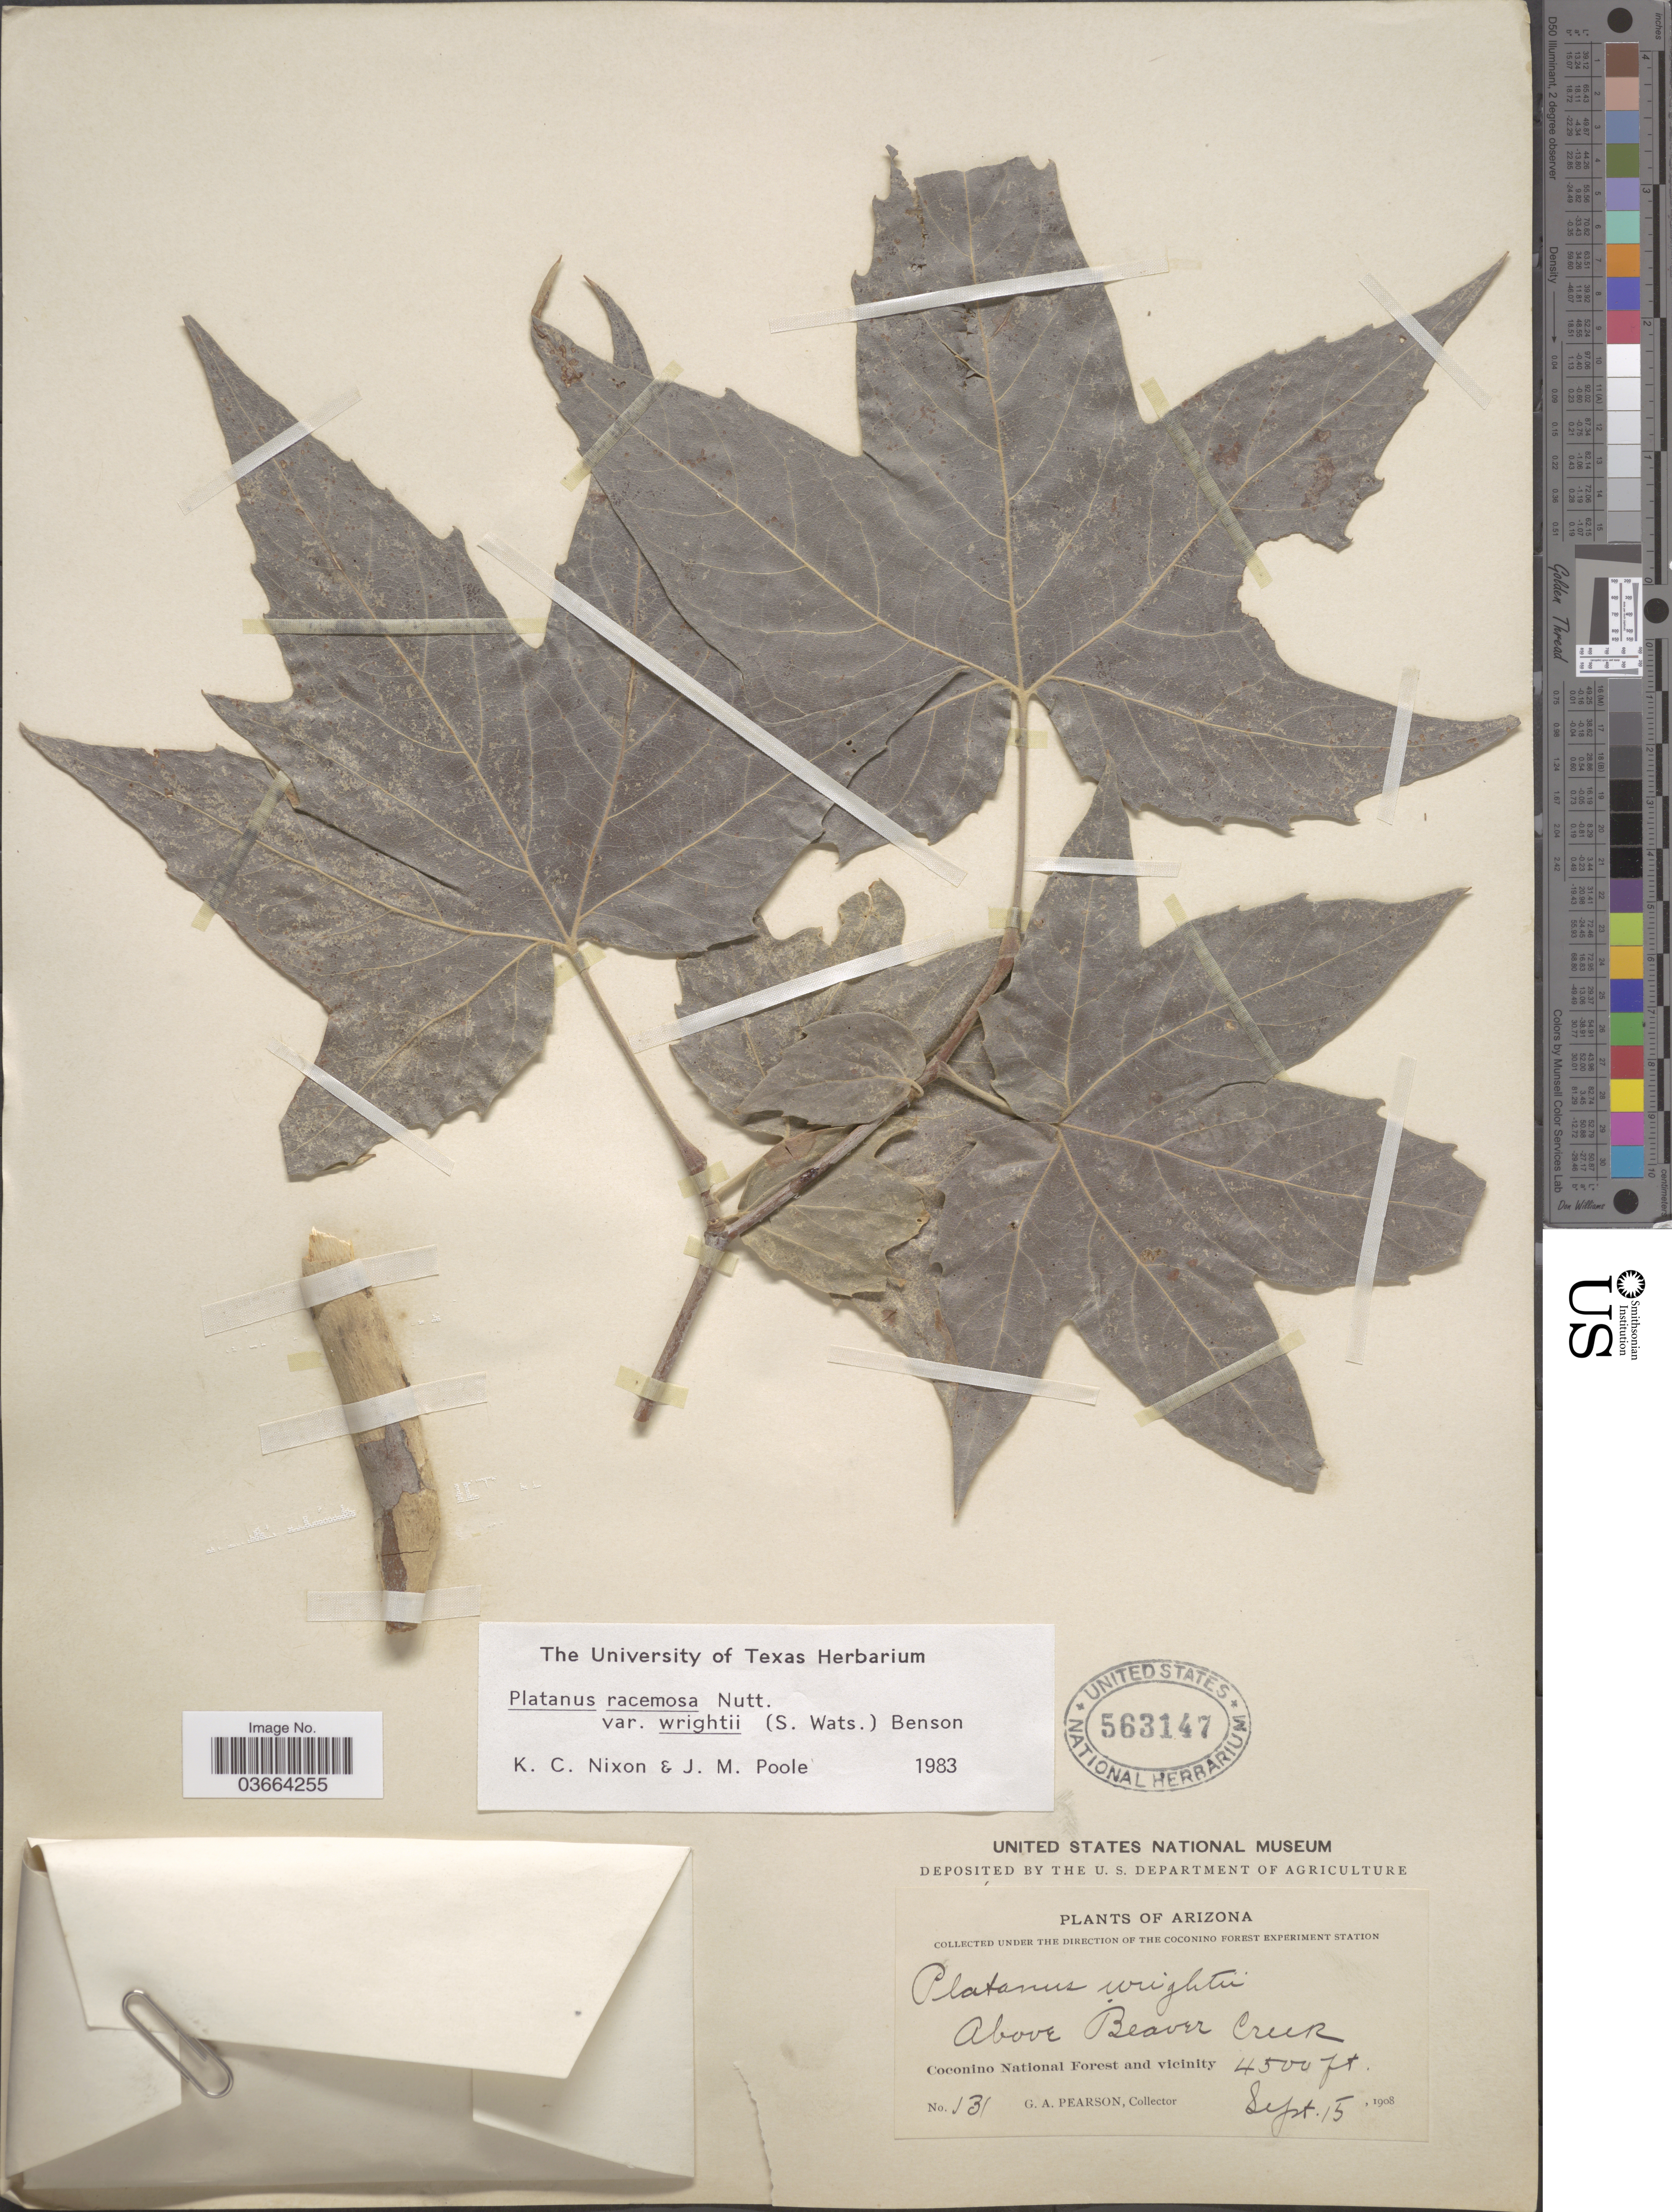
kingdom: Plantae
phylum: Tracheophyta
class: Magnoliopsida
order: Proteales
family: Platanaceae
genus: Platanus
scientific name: Platanus racemosa var. wrightii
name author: (S. Watson) L.D. Benson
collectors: G. Pearson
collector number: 131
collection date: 1908-09-15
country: United States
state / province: Arizona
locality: Above Beaver Creek. Coconino National Forest and vicinity.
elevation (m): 1372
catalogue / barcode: US 563147